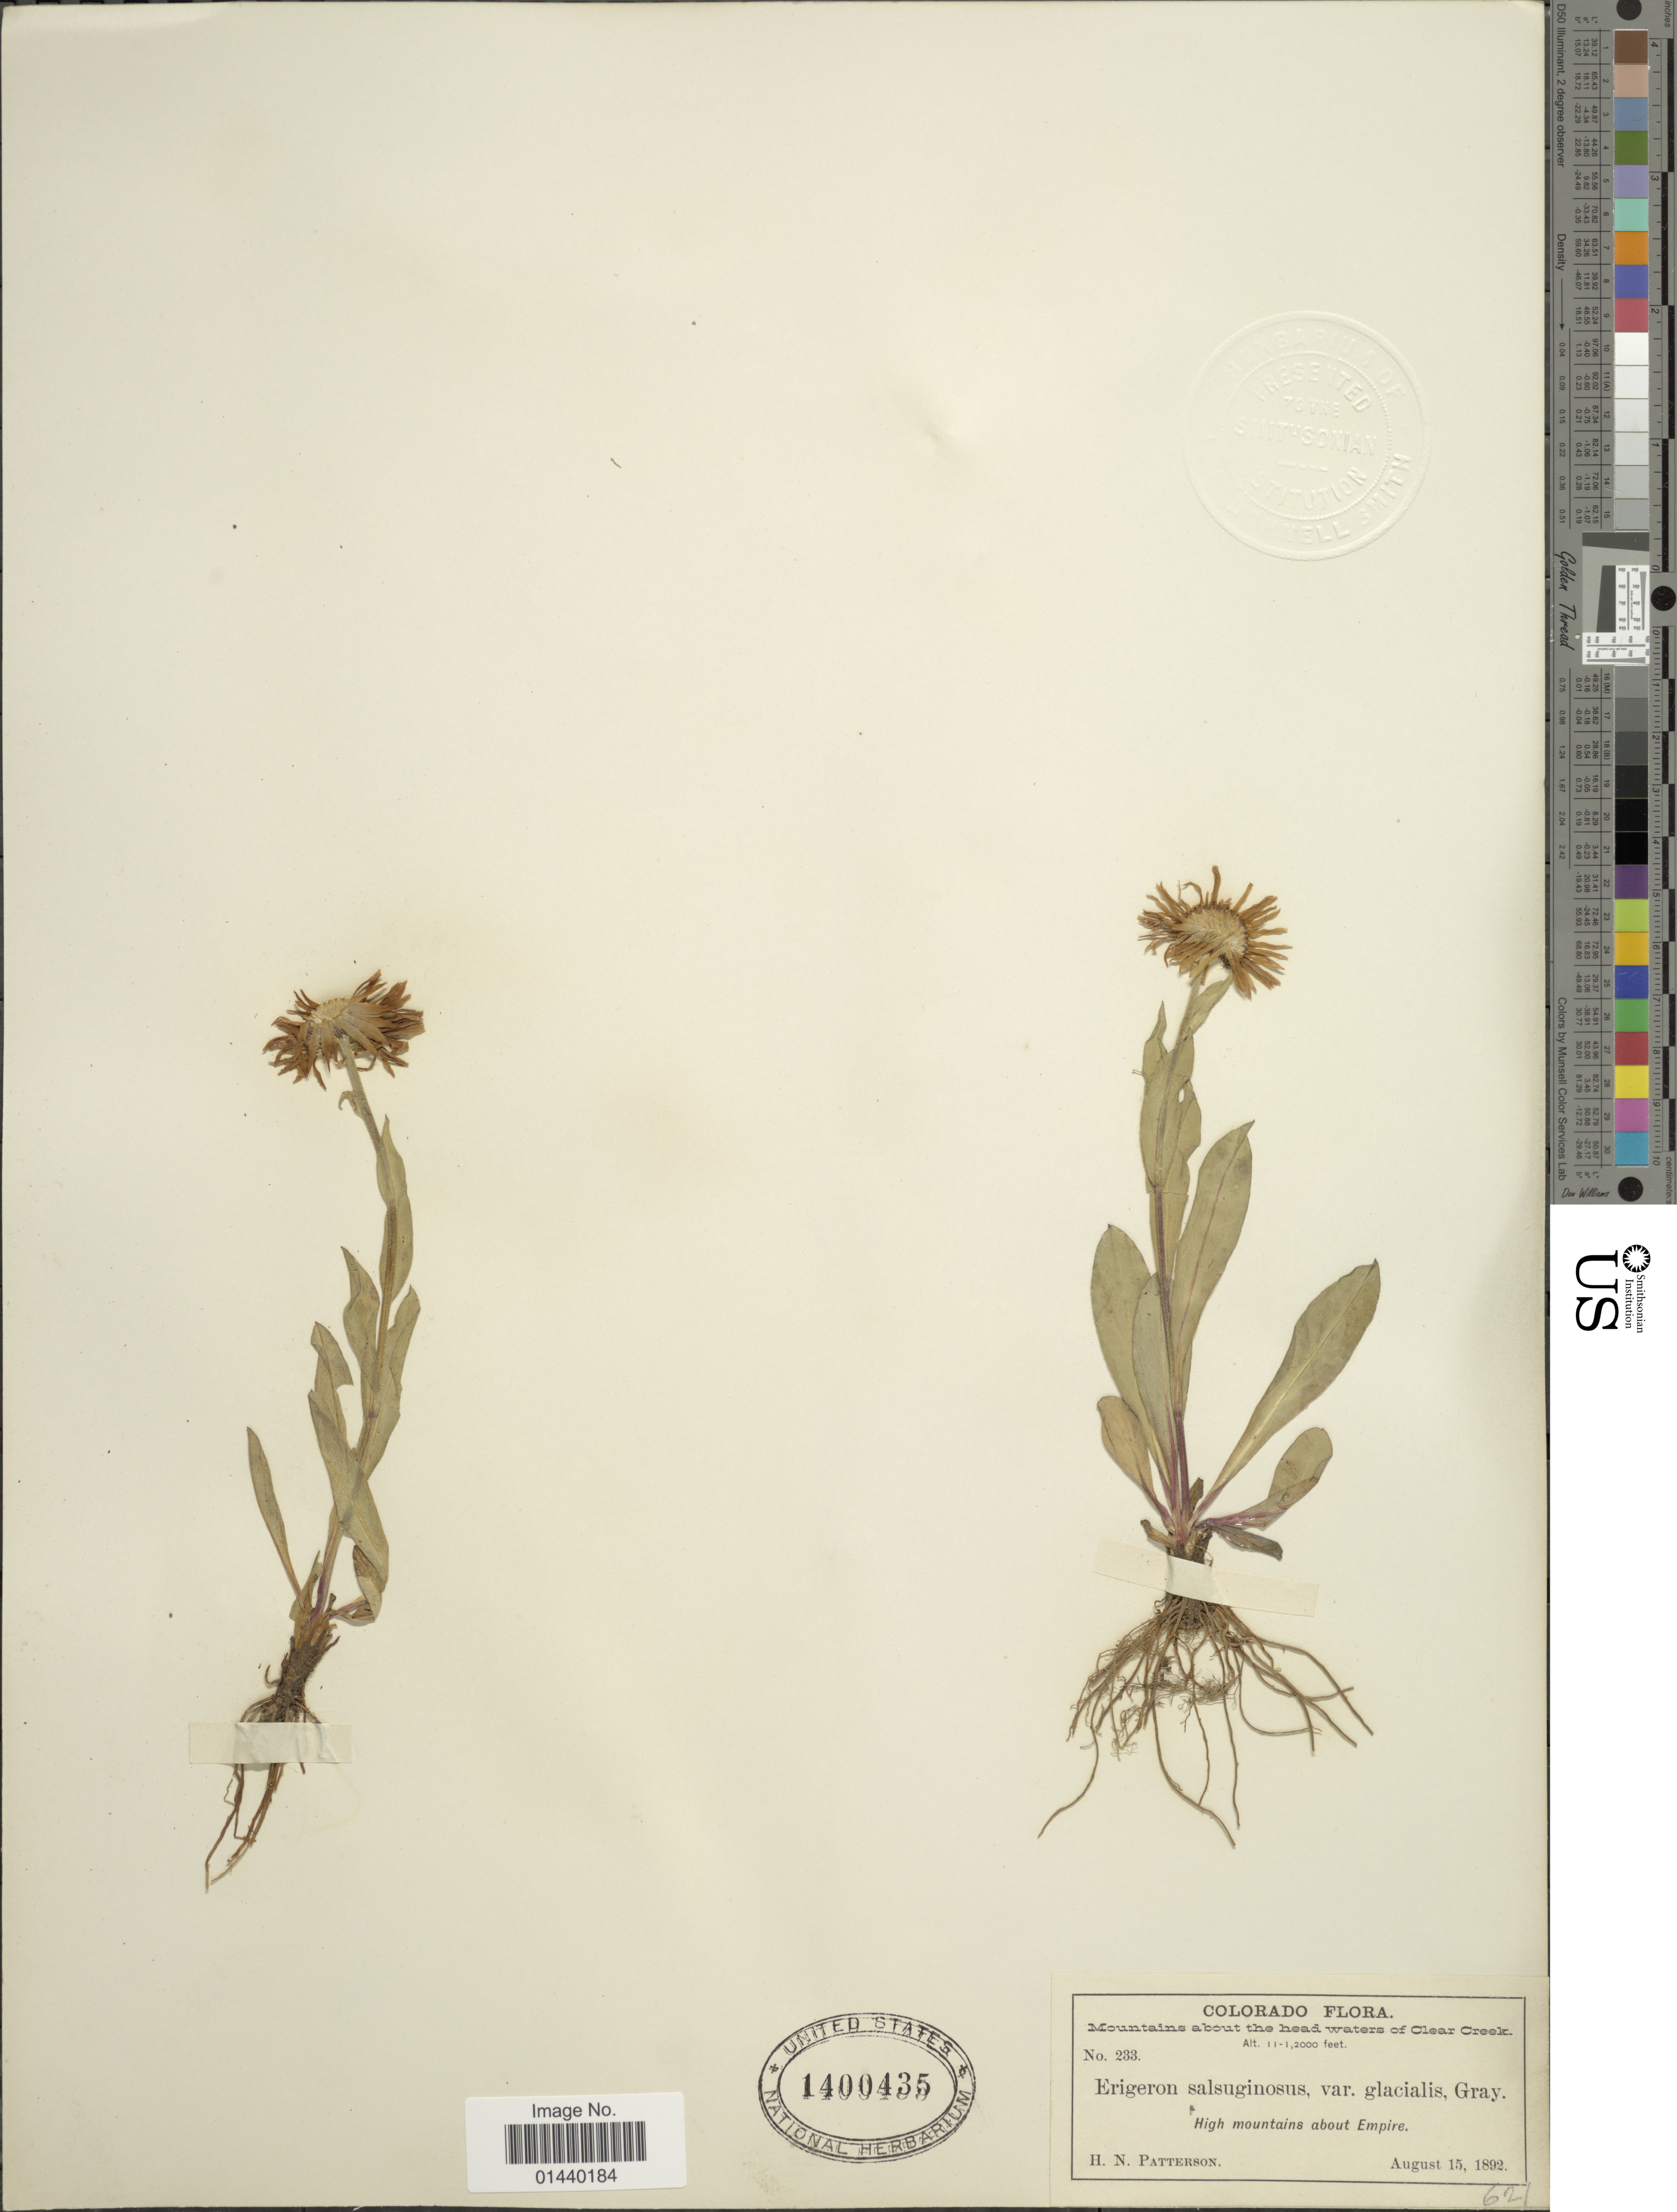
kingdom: Plantae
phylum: Tracheophyta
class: Magnoliopsida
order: Asterales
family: Asteraceae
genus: Erigeron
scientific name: Erigeron salsuginosus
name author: (Richardson ex R. Br.) A. Gray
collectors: H. N. Patterson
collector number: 233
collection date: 1892-08-15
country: United States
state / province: Colorado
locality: Mountains about the head waters of Clear Creek. High mountains about Empire.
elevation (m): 3353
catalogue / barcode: US 1400435